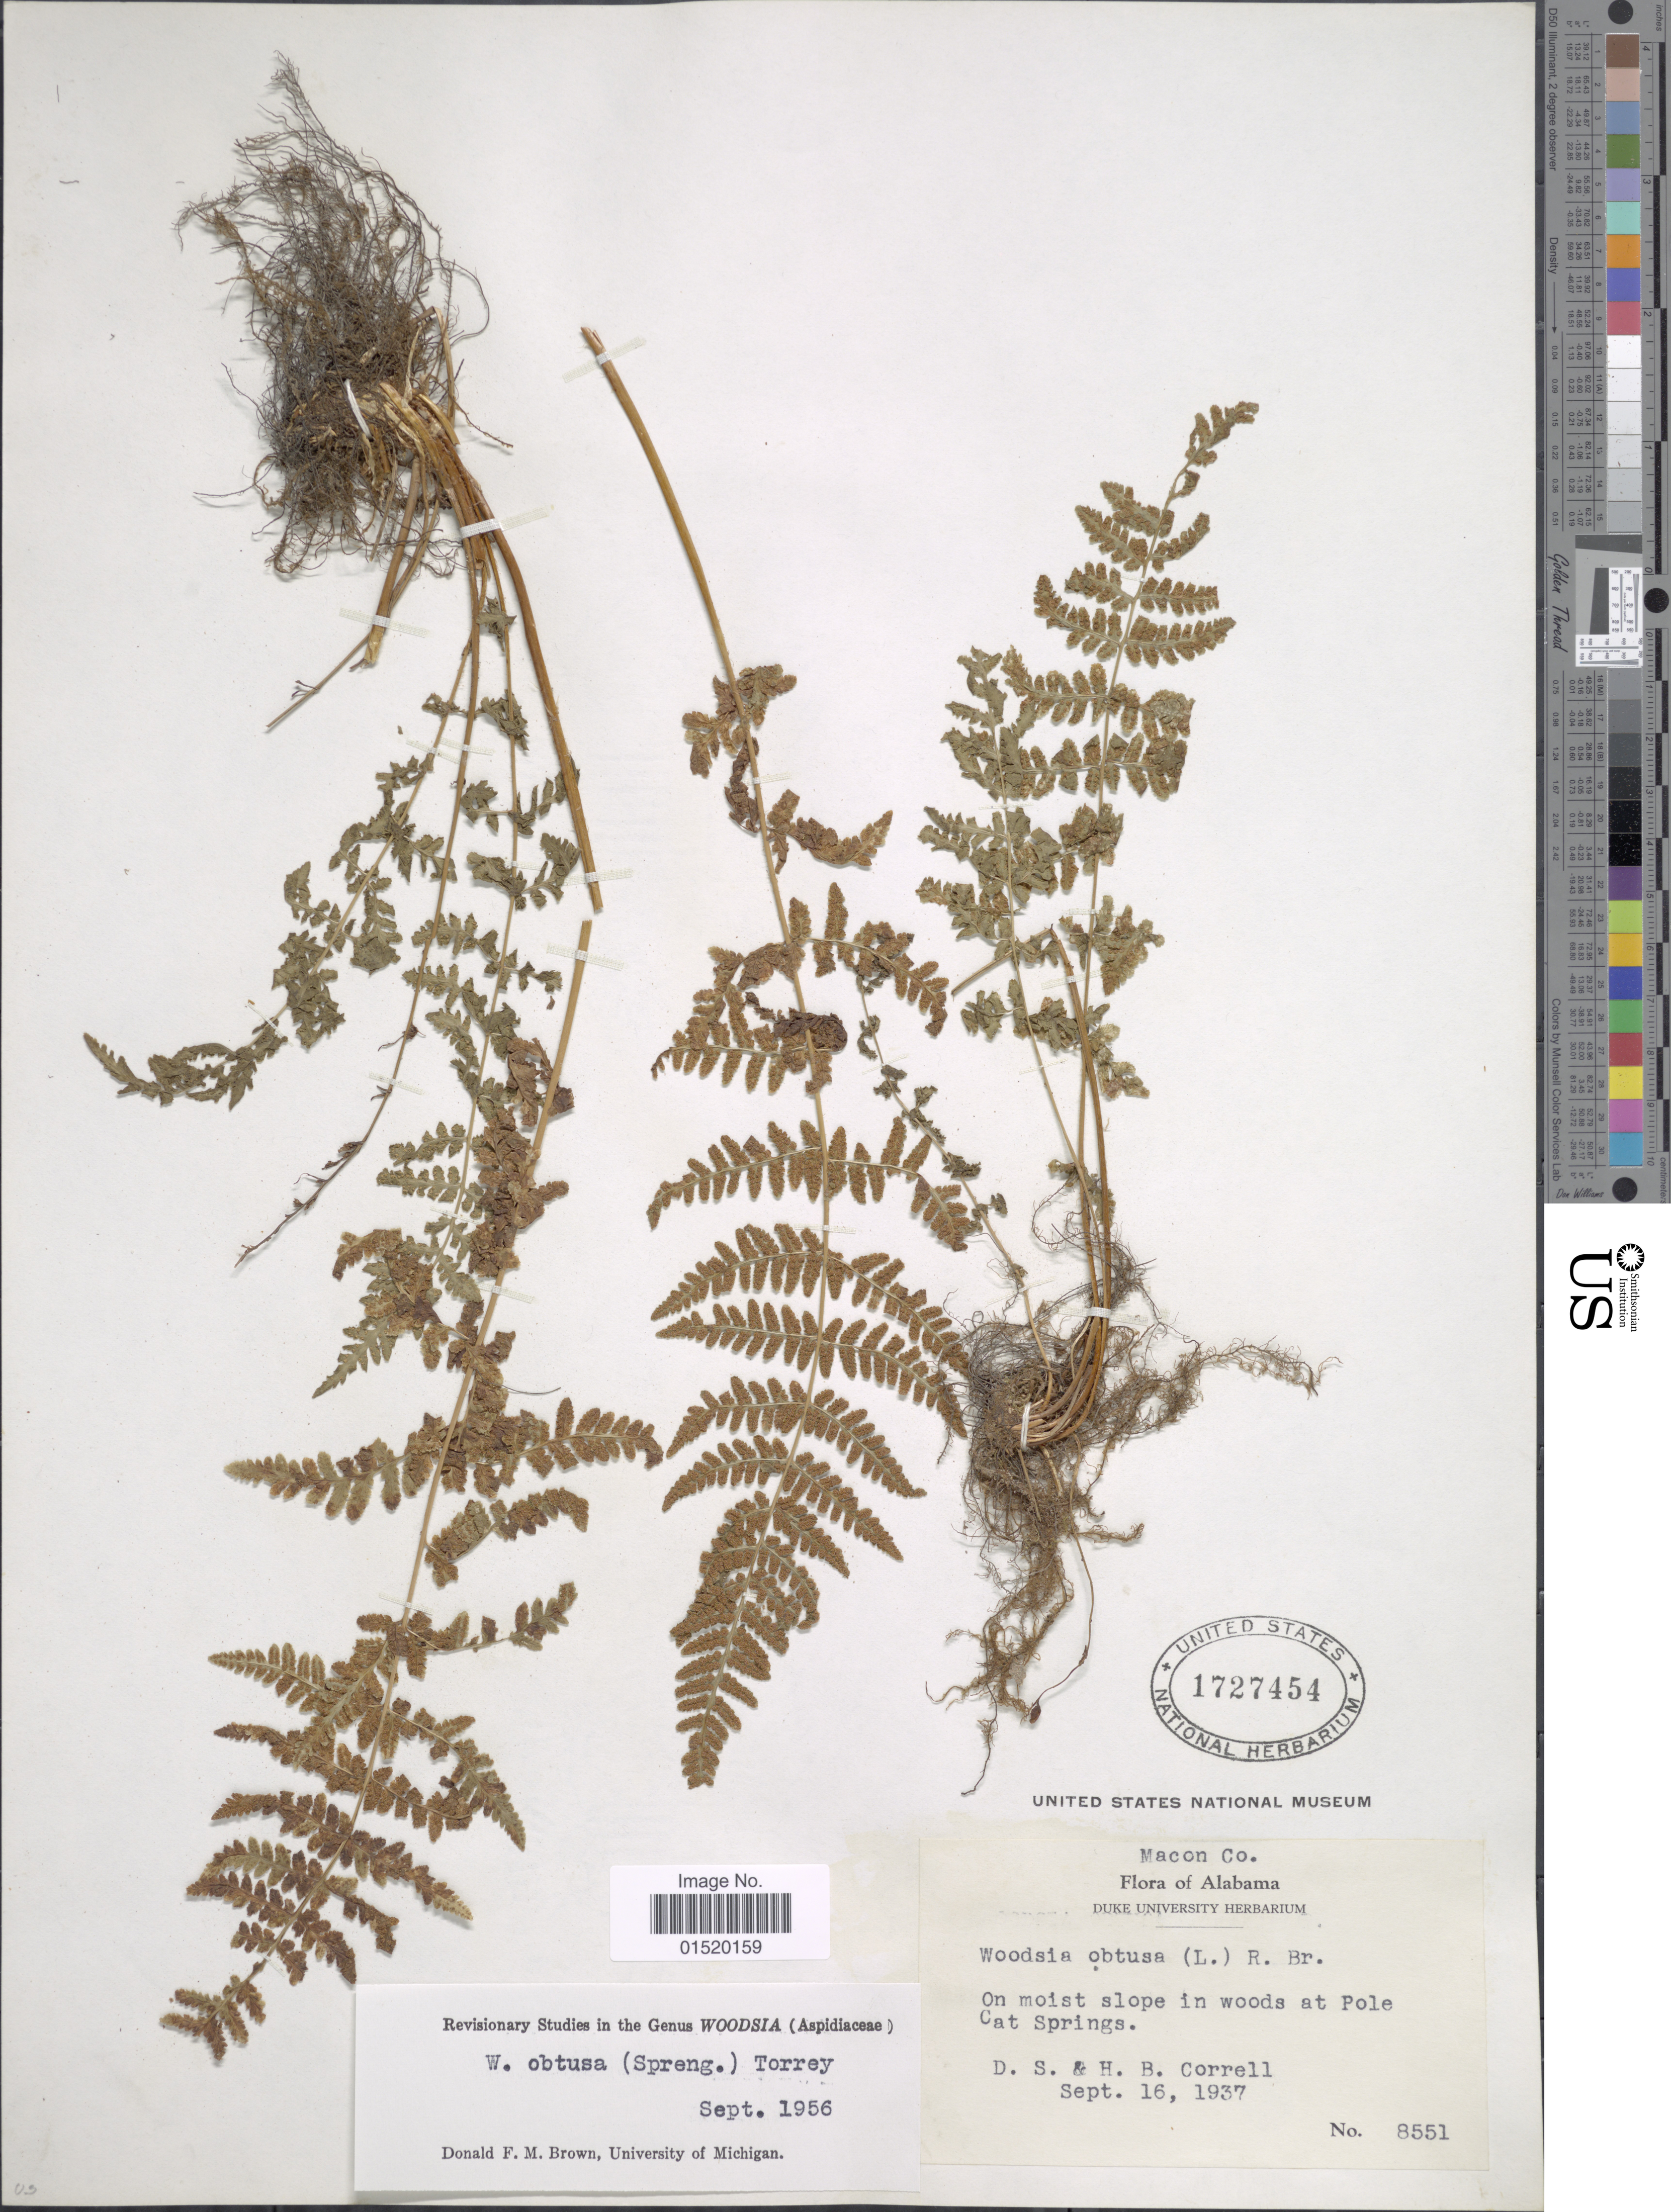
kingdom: Plantae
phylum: Tracheophyta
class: Polypodiopsida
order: Polypodiales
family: Woodsiaceae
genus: Woodsia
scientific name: Woodsia obtusa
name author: (Spreng.) Torr.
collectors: D. S. Correll & H. Correll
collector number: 8551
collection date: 1937-09-16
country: United States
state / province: Alabama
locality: Macon Co, on moist slope in woods at Pole Cat Springs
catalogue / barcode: US 1727454